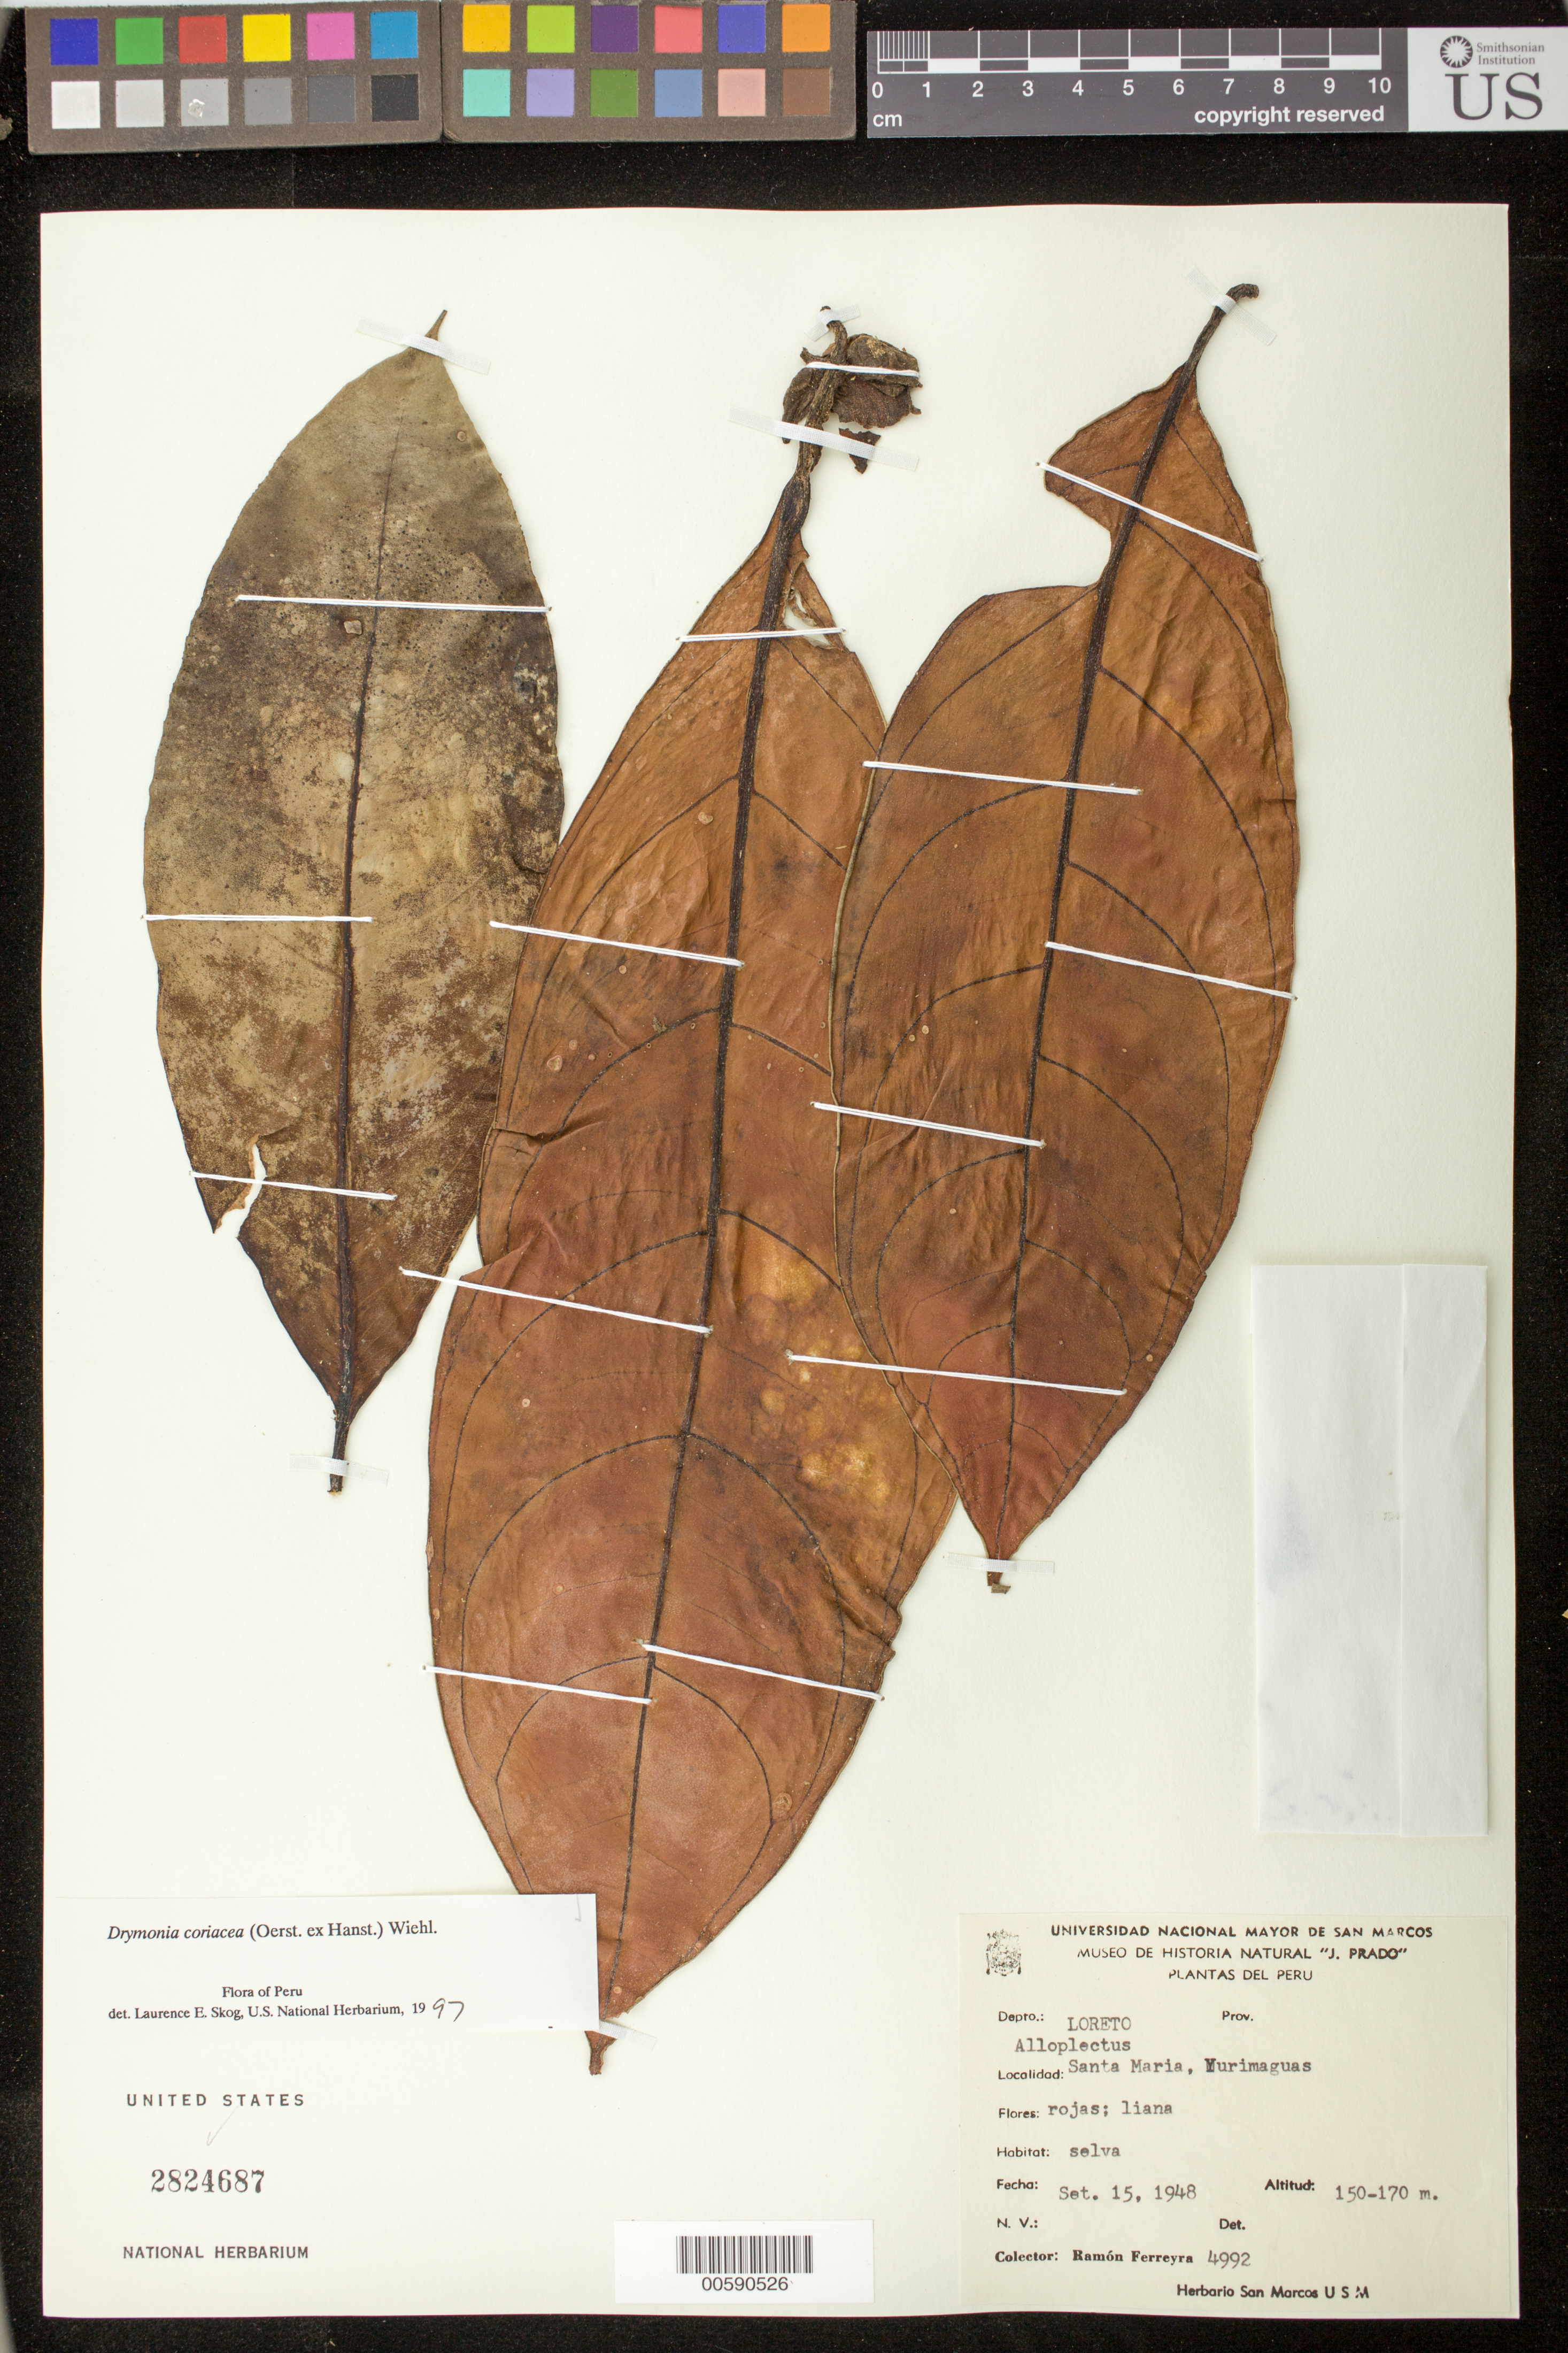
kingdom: Plantae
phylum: Tracheophyta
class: Magnoliopsida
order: Lamiales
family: Gesneriaceae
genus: Drymonia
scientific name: Drymonia coriacea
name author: (Oerst. ex Hanst.) Wiehler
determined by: Clark, J. L., (SEL), The Marie Selby Botanical Garden (UNITED STATES)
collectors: R. A. Ferreyra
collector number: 4992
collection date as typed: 15 Sep 1948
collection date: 1948-09-15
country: Peru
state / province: Loreto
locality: Santa Maria, Yurimaguas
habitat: Selva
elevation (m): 150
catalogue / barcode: US 2824687